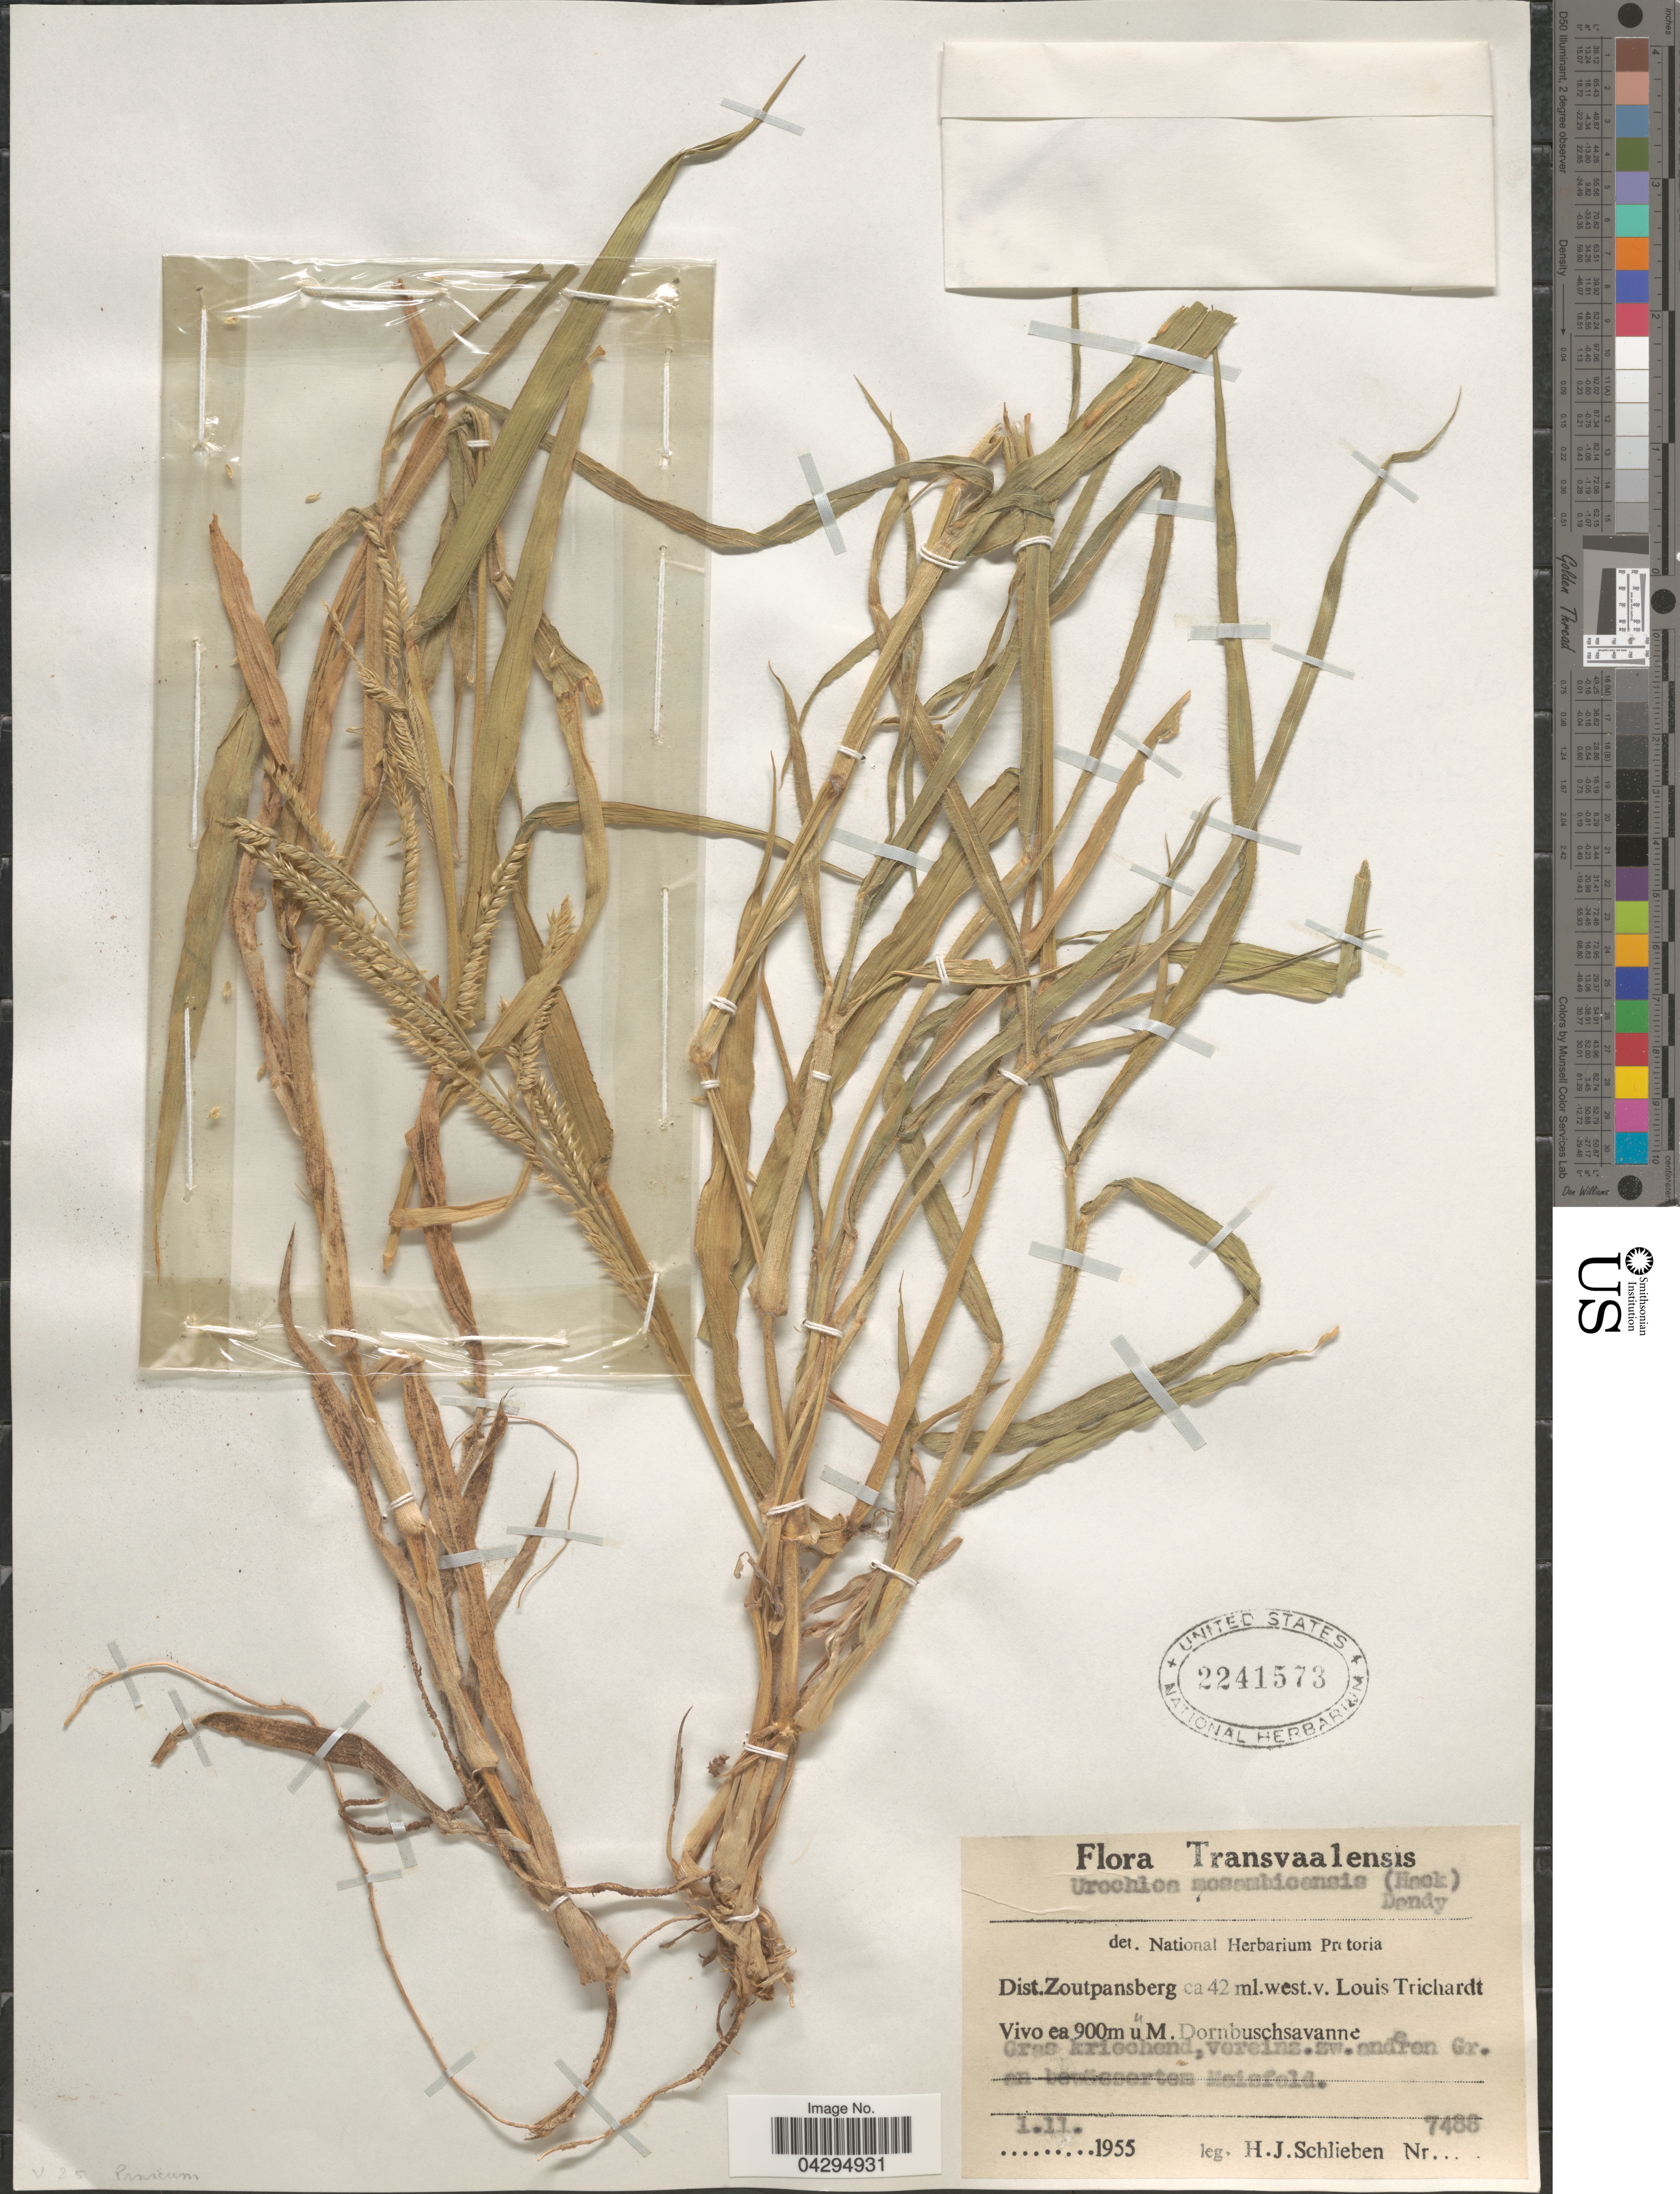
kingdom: Plantae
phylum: Tracheophyta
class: Liliopsida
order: Poales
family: Poaceae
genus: Urochloa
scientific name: Urochloa mosambicensis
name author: (Hack.) Dandy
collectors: H. J. Schlieben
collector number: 7488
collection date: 1955-11-01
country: South Africa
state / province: Limpopo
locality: Transvaalensis. Dist.Zoutpansberg ca 42 ml.west.v.Louis Trichardt.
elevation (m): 900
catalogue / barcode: US 2241573